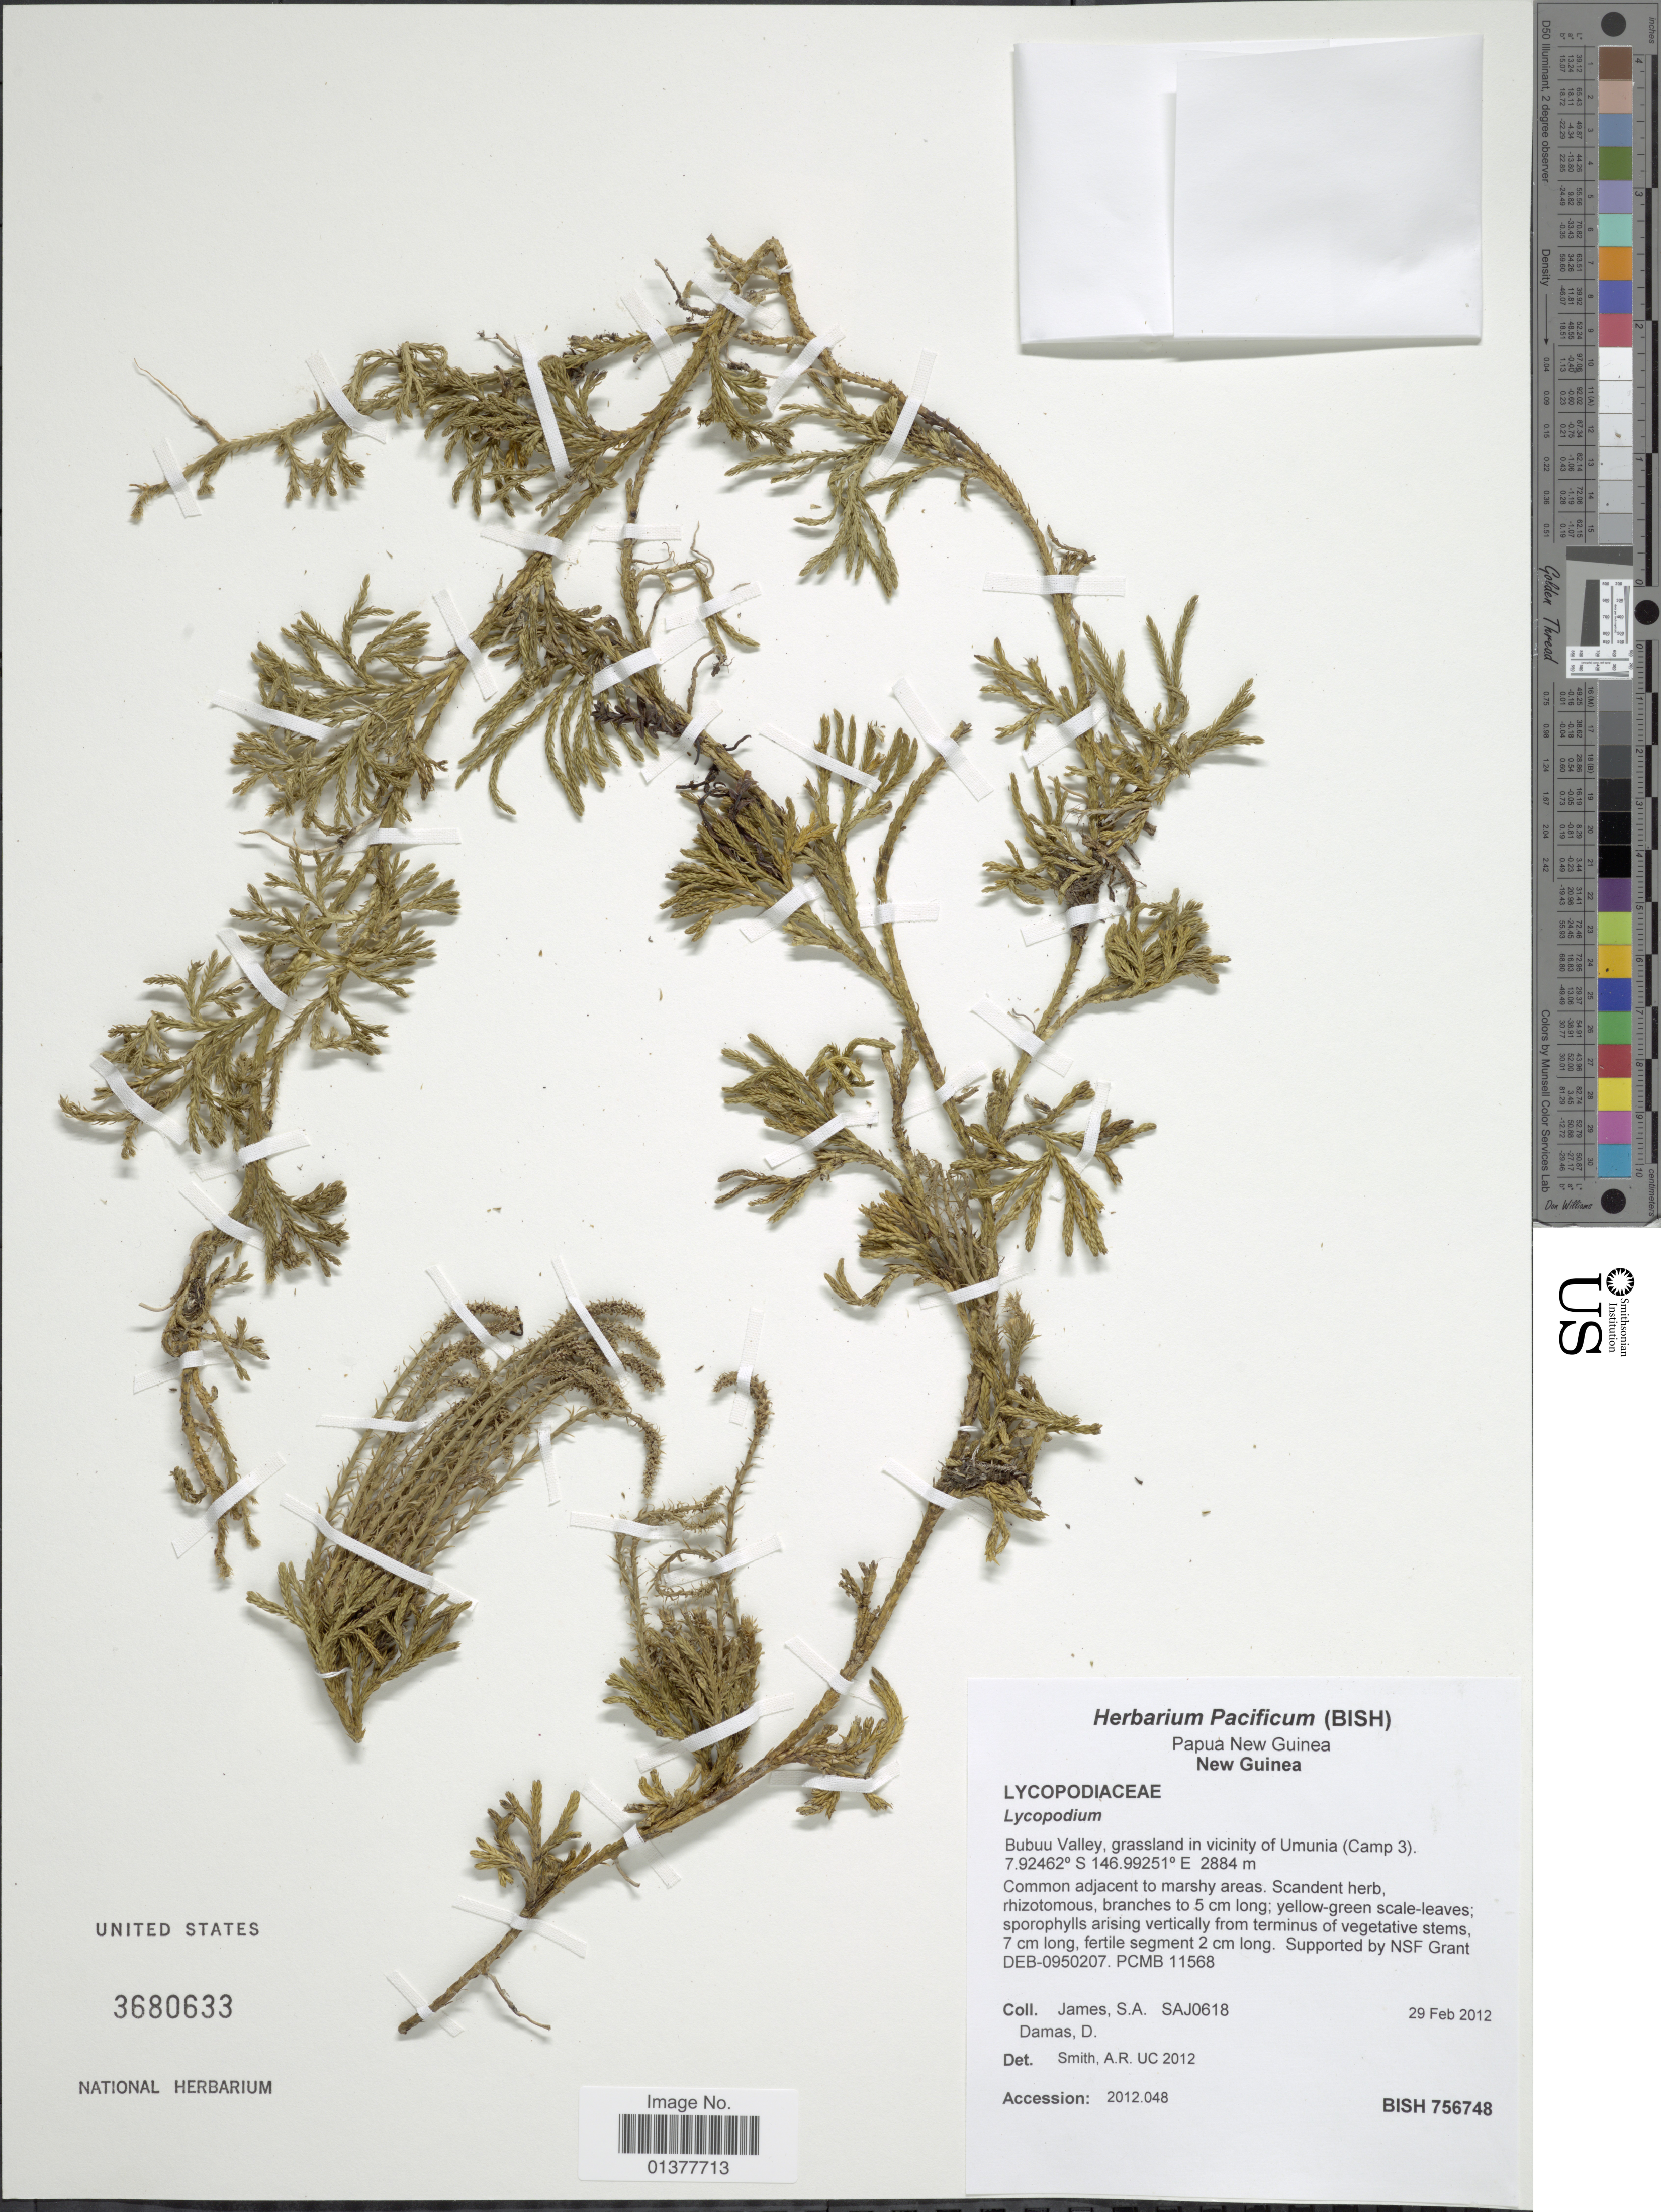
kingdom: Plantae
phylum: Tracheophyta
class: Lycopodiopsida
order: Lycopodiales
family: Lycopodiaceae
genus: Lycopodium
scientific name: Lycopodium sp.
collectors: S. James & D. Damas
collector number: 618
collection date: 2012-02-29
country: Papua New Guinea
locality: Bubuu valley, grassland in vicinity of Umunia(Camp3)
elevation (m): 2884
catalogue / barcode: US 3680633